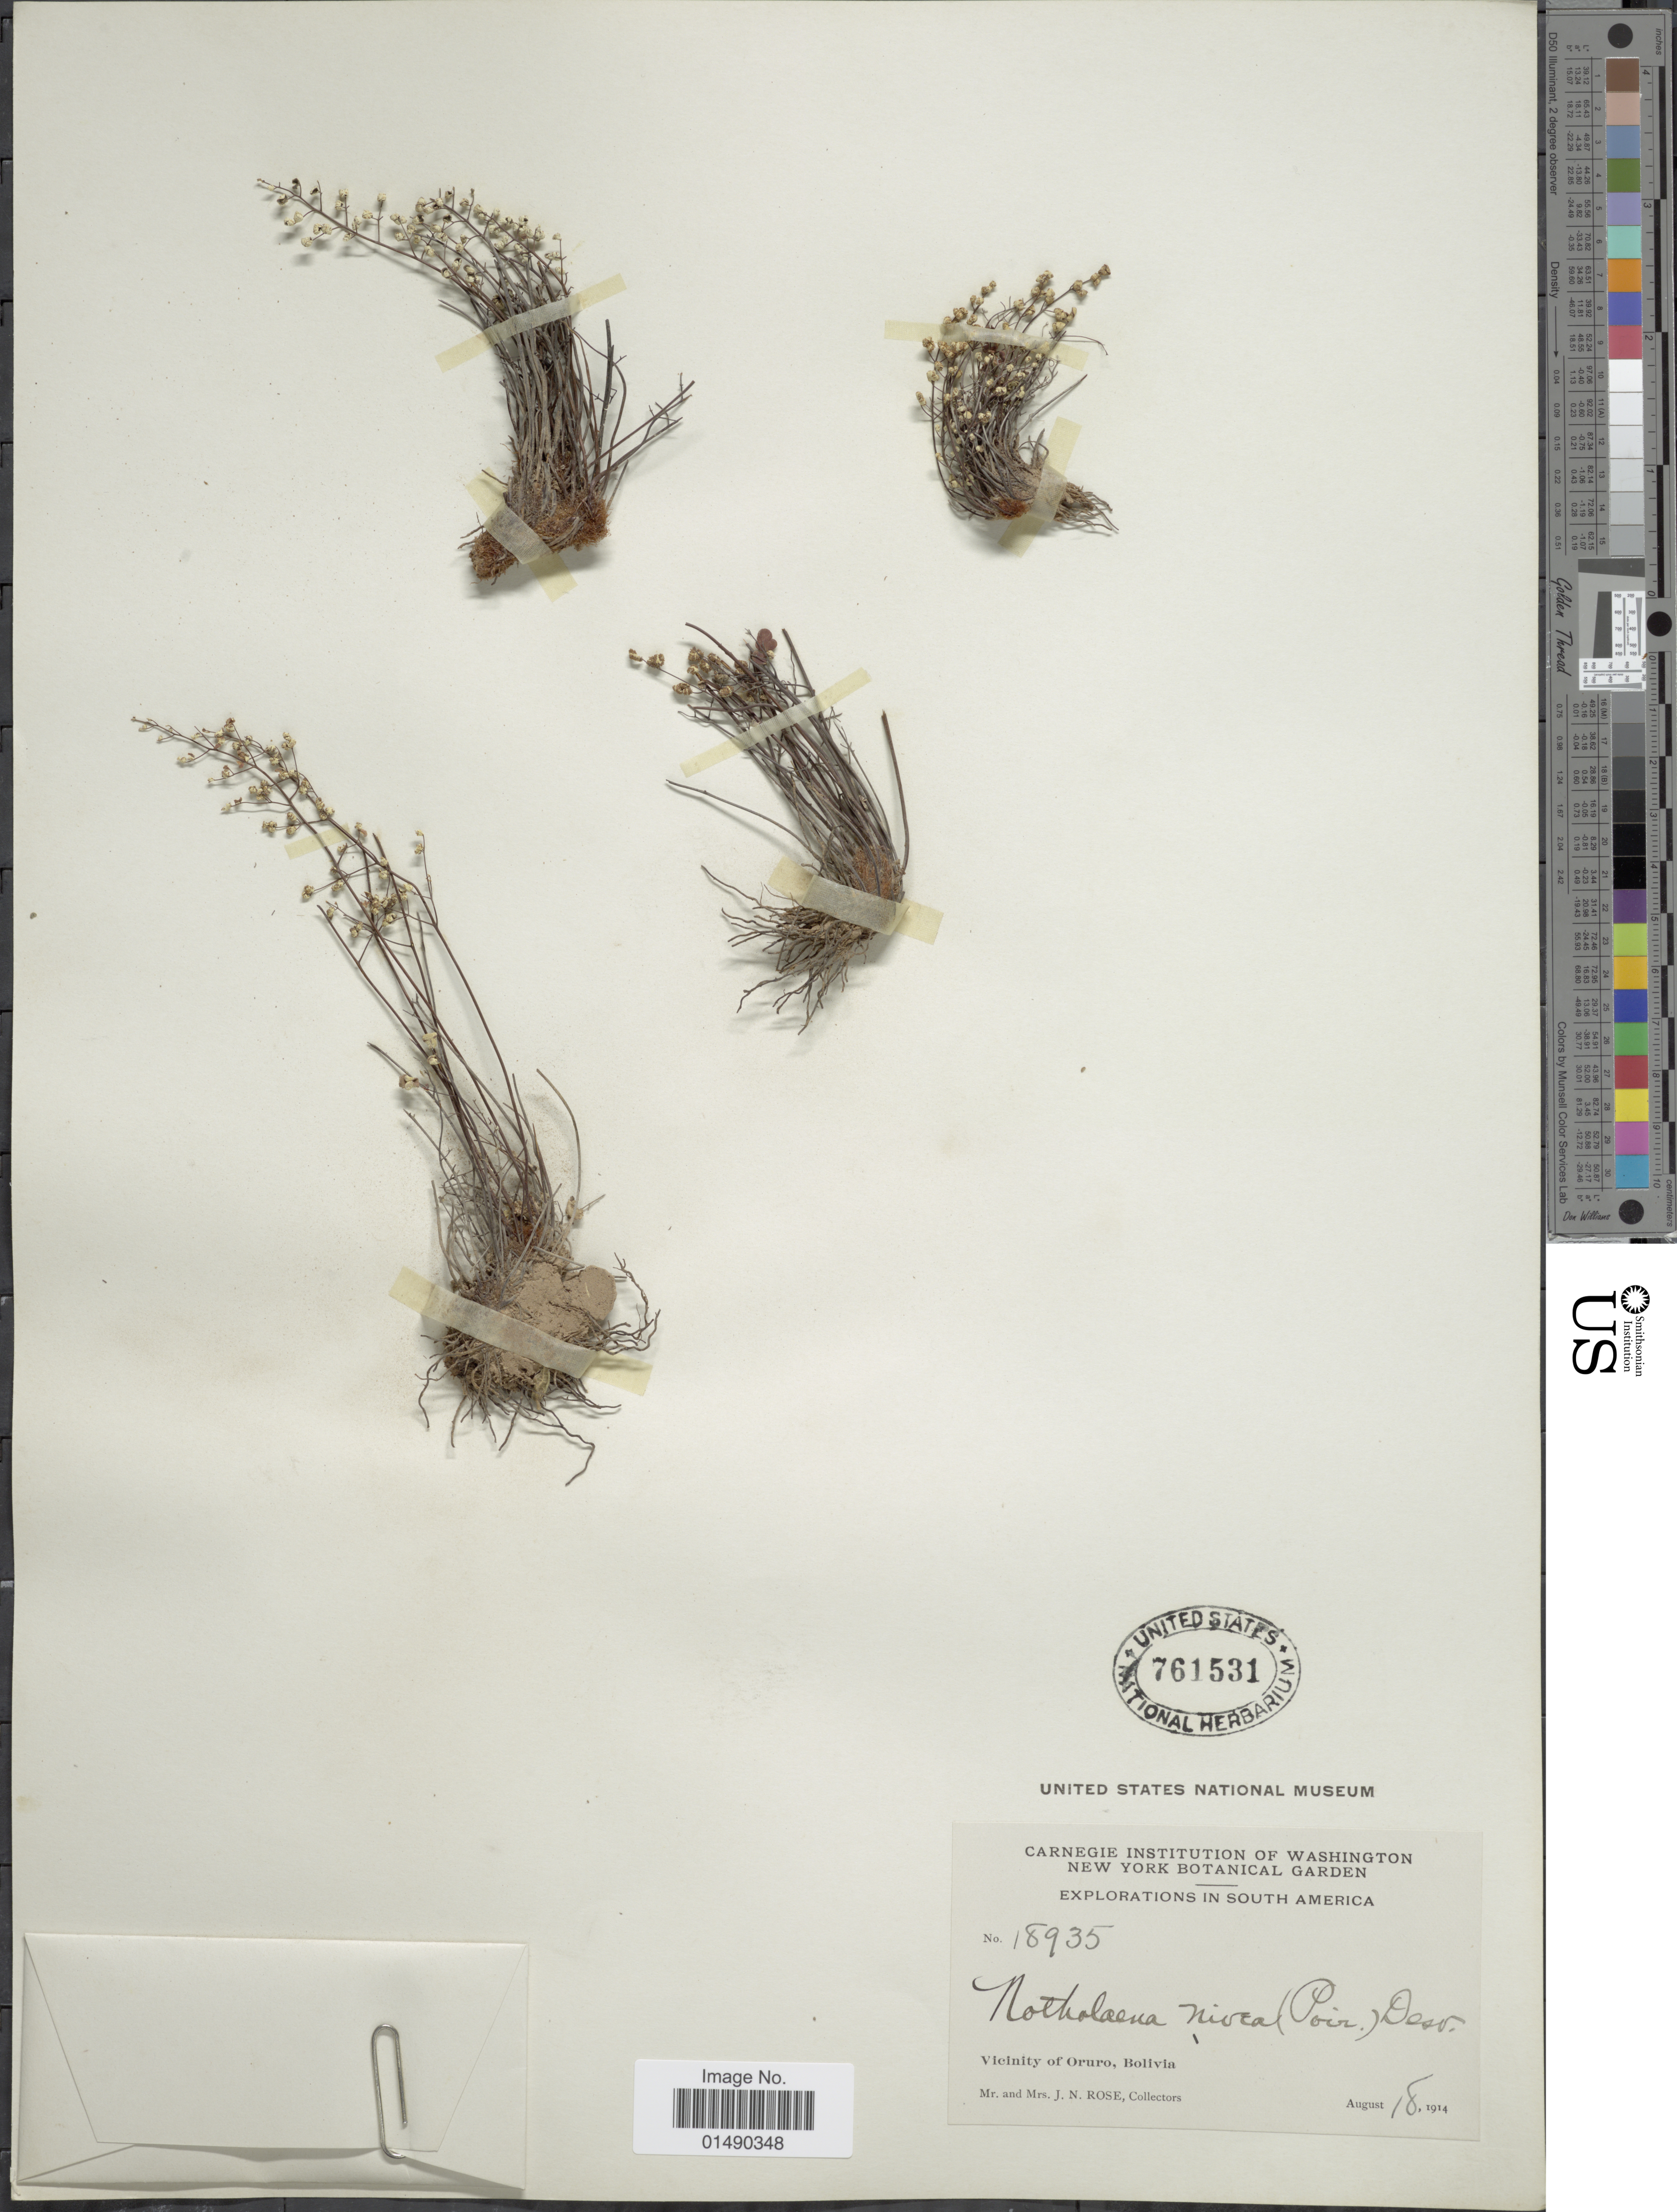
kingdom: Plantae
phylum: Tracheophyta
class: Polypodiopsida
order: Polypodiales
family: Pteridaceae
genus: Argyrochosma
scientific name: Argyrochosma nivea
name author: (Poir.) Windham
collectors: J. N. Rose & L. B. Rose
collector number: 18935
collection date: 1914-08-18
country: Bolivia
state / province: Oruro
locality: Vicinity of Oruro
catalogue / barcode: US 761531